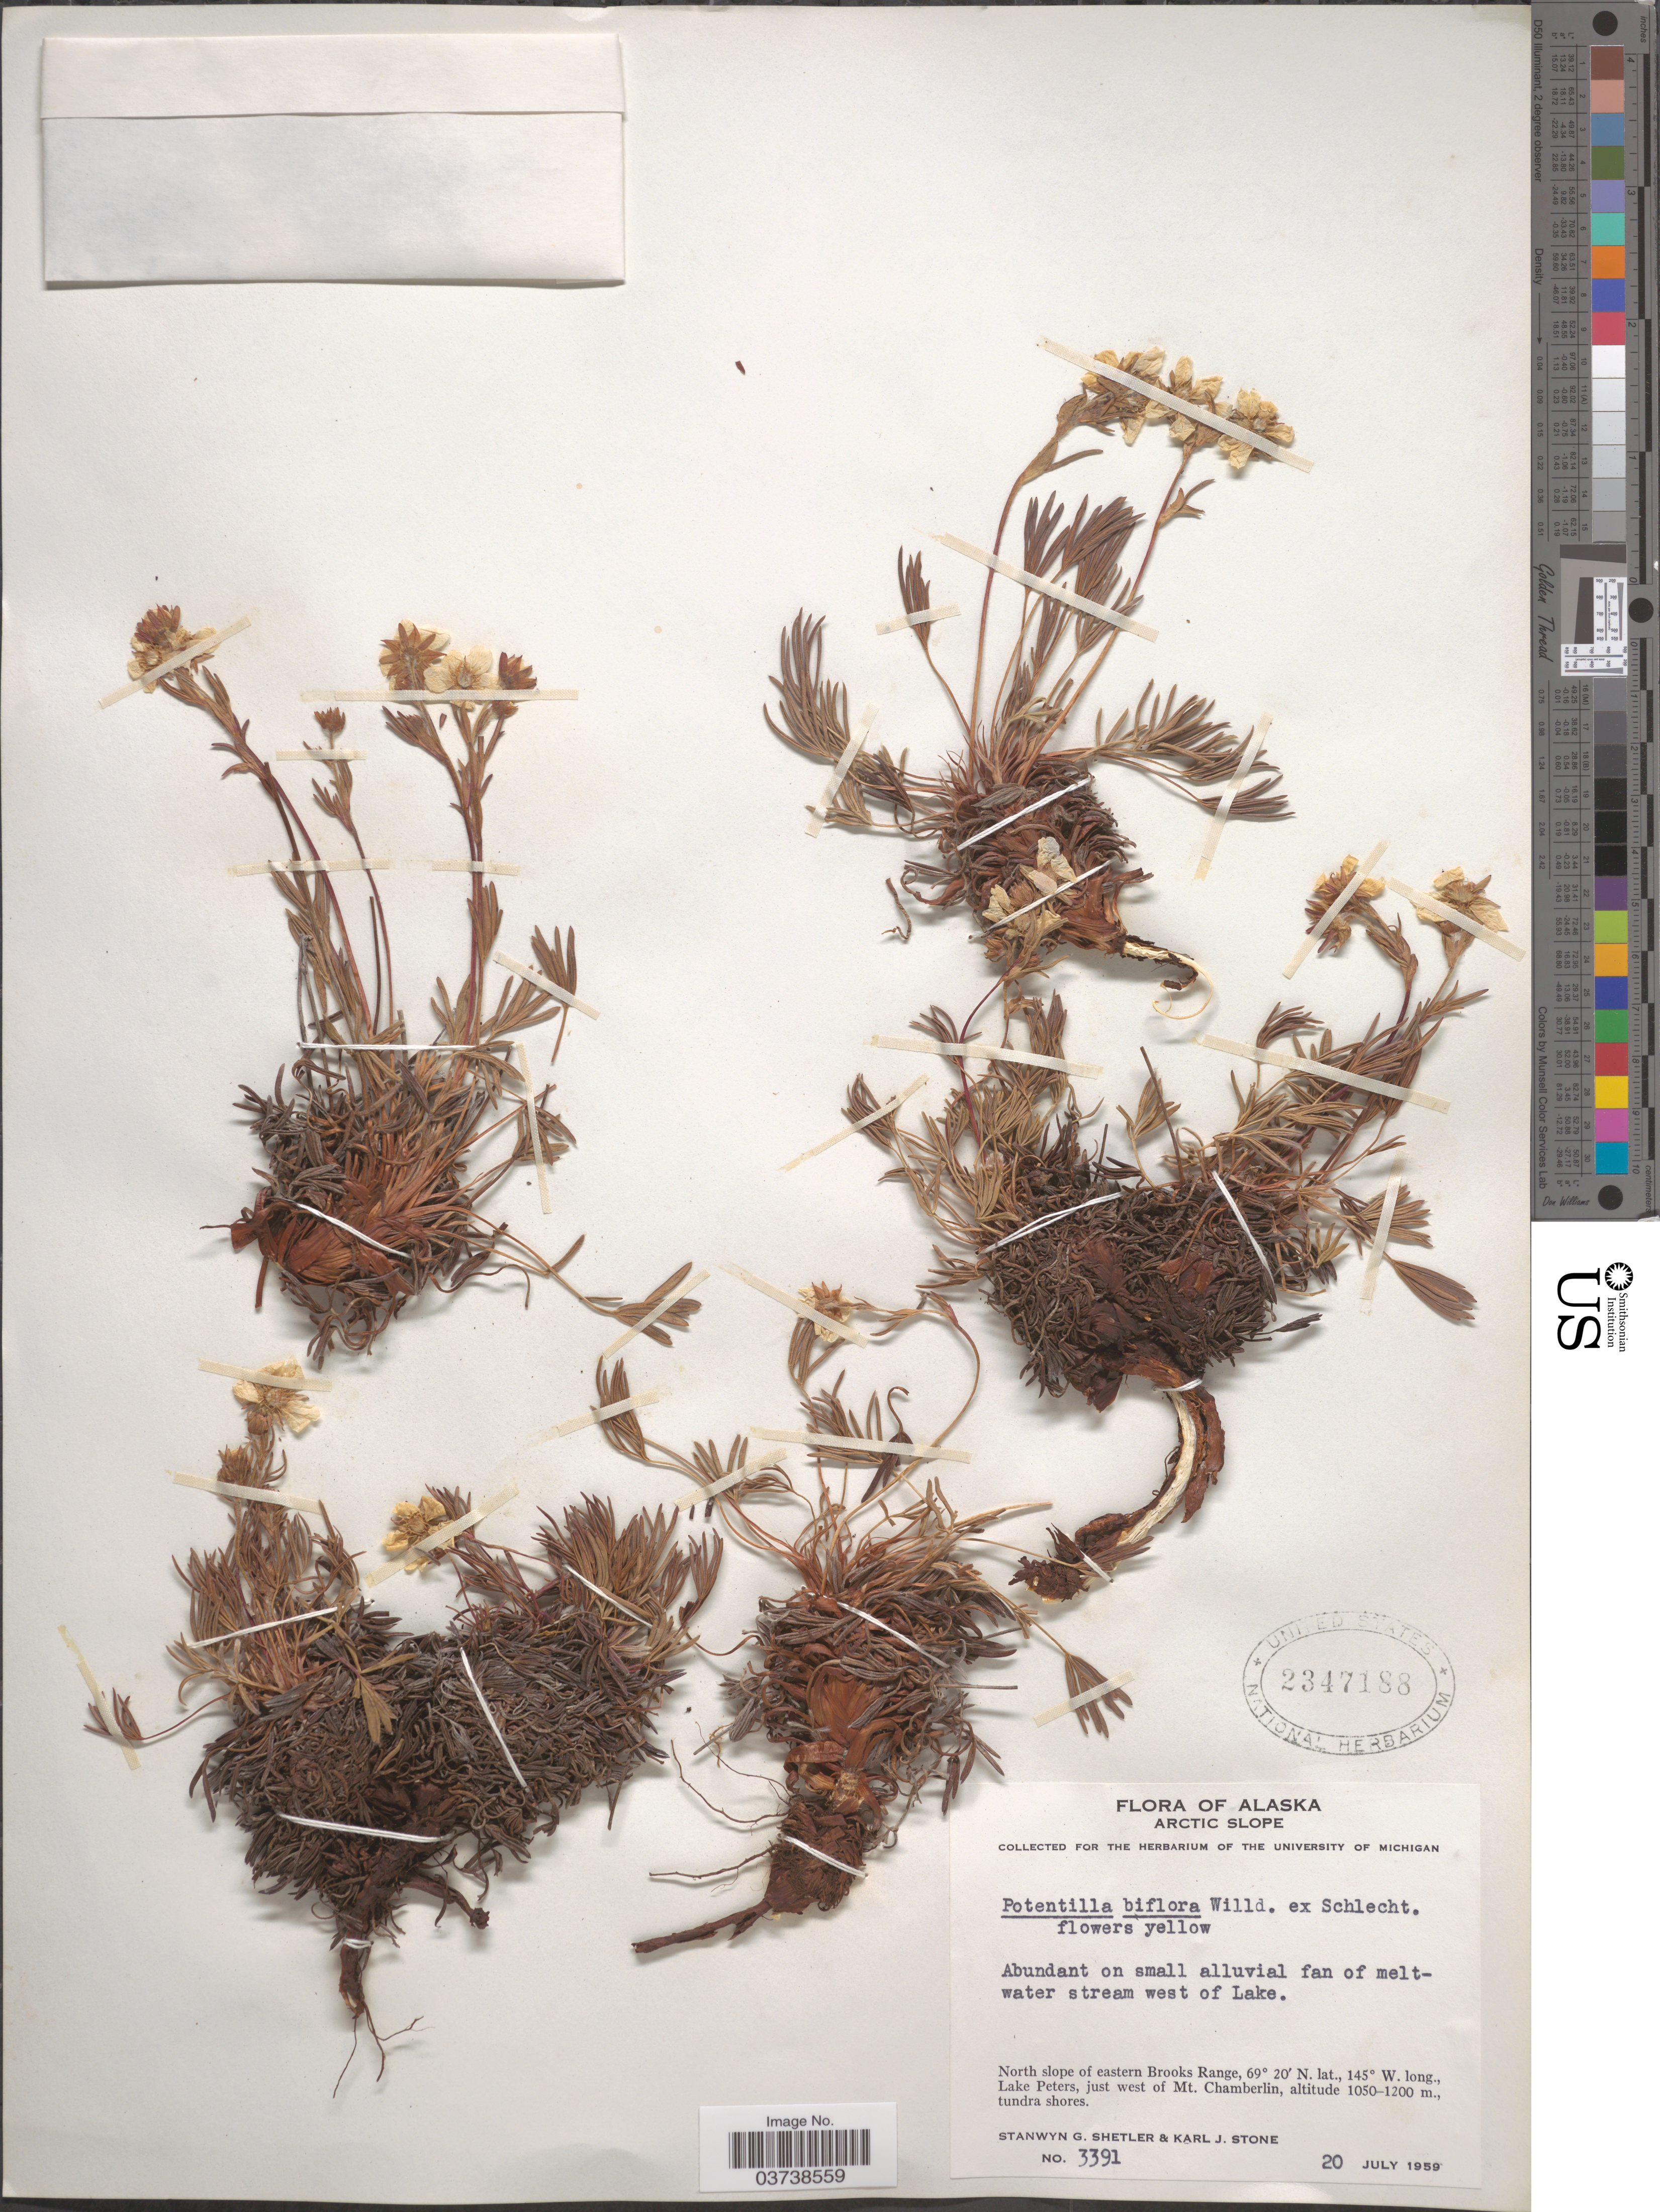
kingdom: Plantae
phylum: Tracheophyta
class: Magnoliopsida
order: Rosales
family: Rosaceae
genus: Potentilla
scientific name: Potentilla biflora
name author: Willd. ex Schltdl.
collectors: S. Shetler & K. J. Stone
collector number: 3391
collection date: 1959-07-20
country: United States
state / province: Alaska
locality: Arctic Slope. On small alluvial fan of meltwater stream west of Lake. North slope of eastern Brooks Range. Lake Peters, just west of Mt. Chamberlin, tundra shores.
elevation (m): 1050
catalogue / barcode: US 2347188